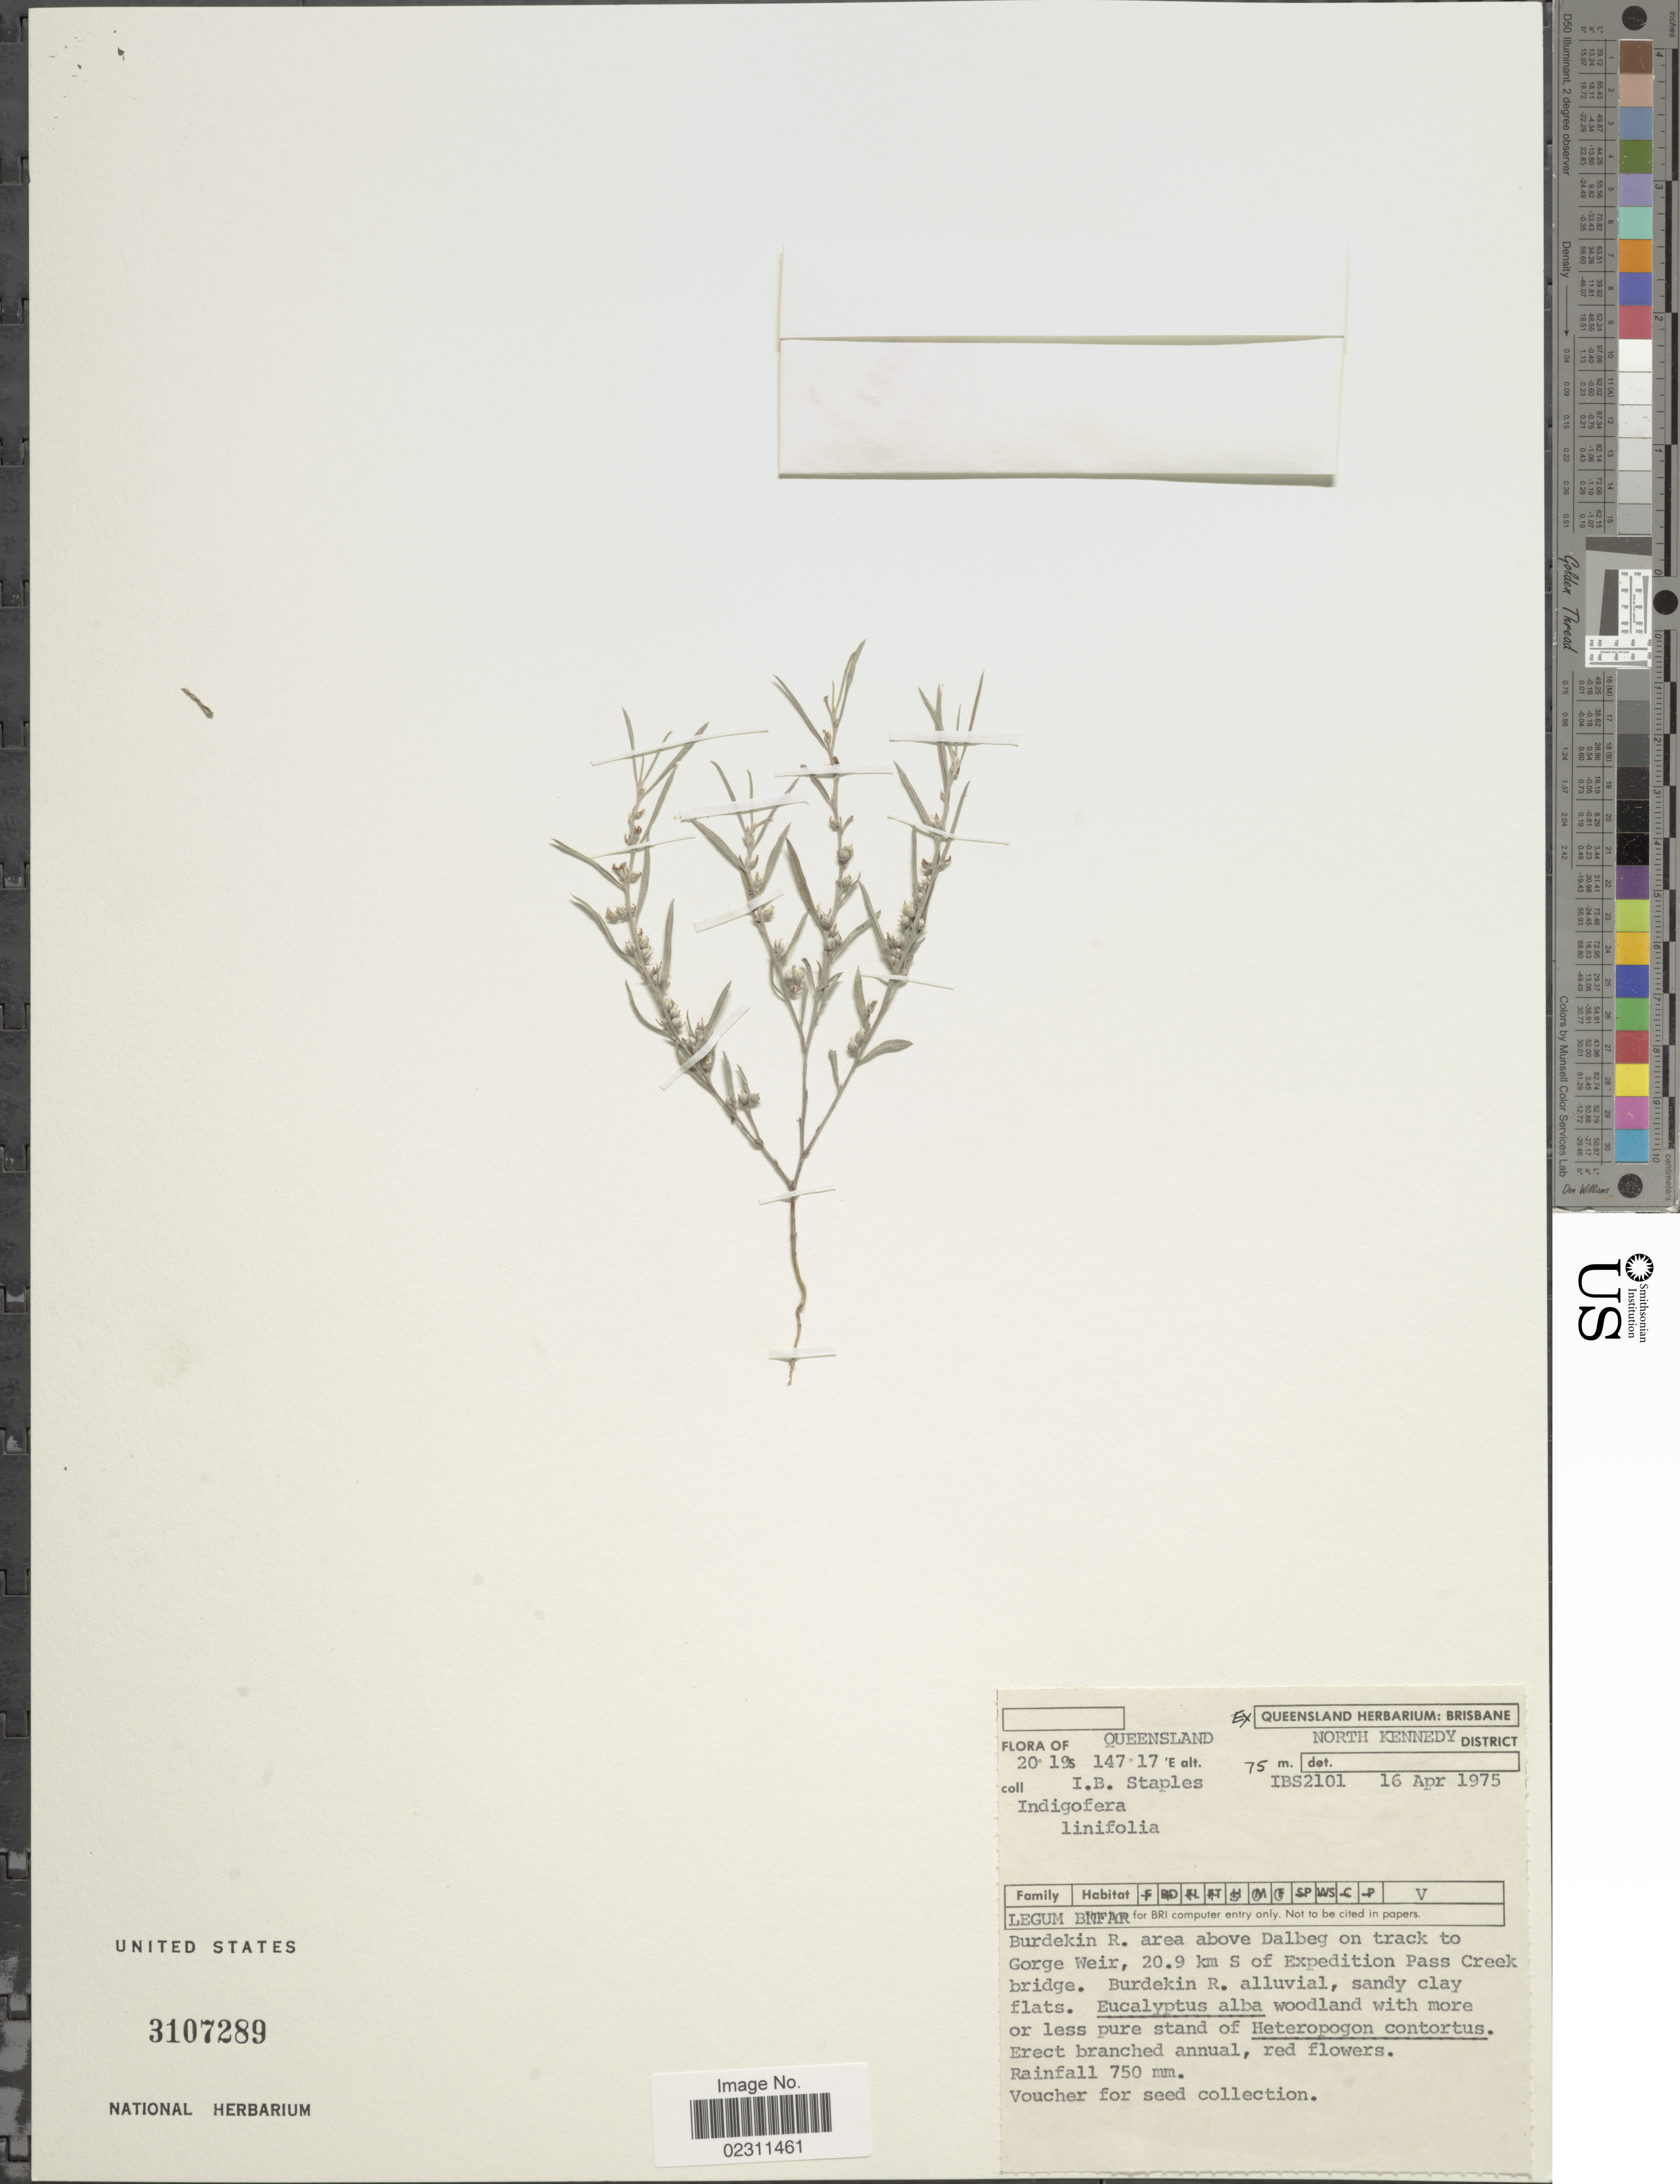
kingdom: Plantae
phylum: Tracheophyta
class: Magnoliopsida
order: Fabales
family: Fabaceae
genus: Indigofera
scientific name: Indigofera linifolia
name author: Retz.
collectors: I. Staples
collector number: IBS2101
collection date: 1975-04-16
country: Australia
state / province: Queensland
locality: Northern Kennedy District. Burdekin R. area above Dalbeg on track to Gorge Weir, 20.9 km S of Expedition Pass Creek bridge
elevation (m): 75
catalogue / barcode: US 3107289